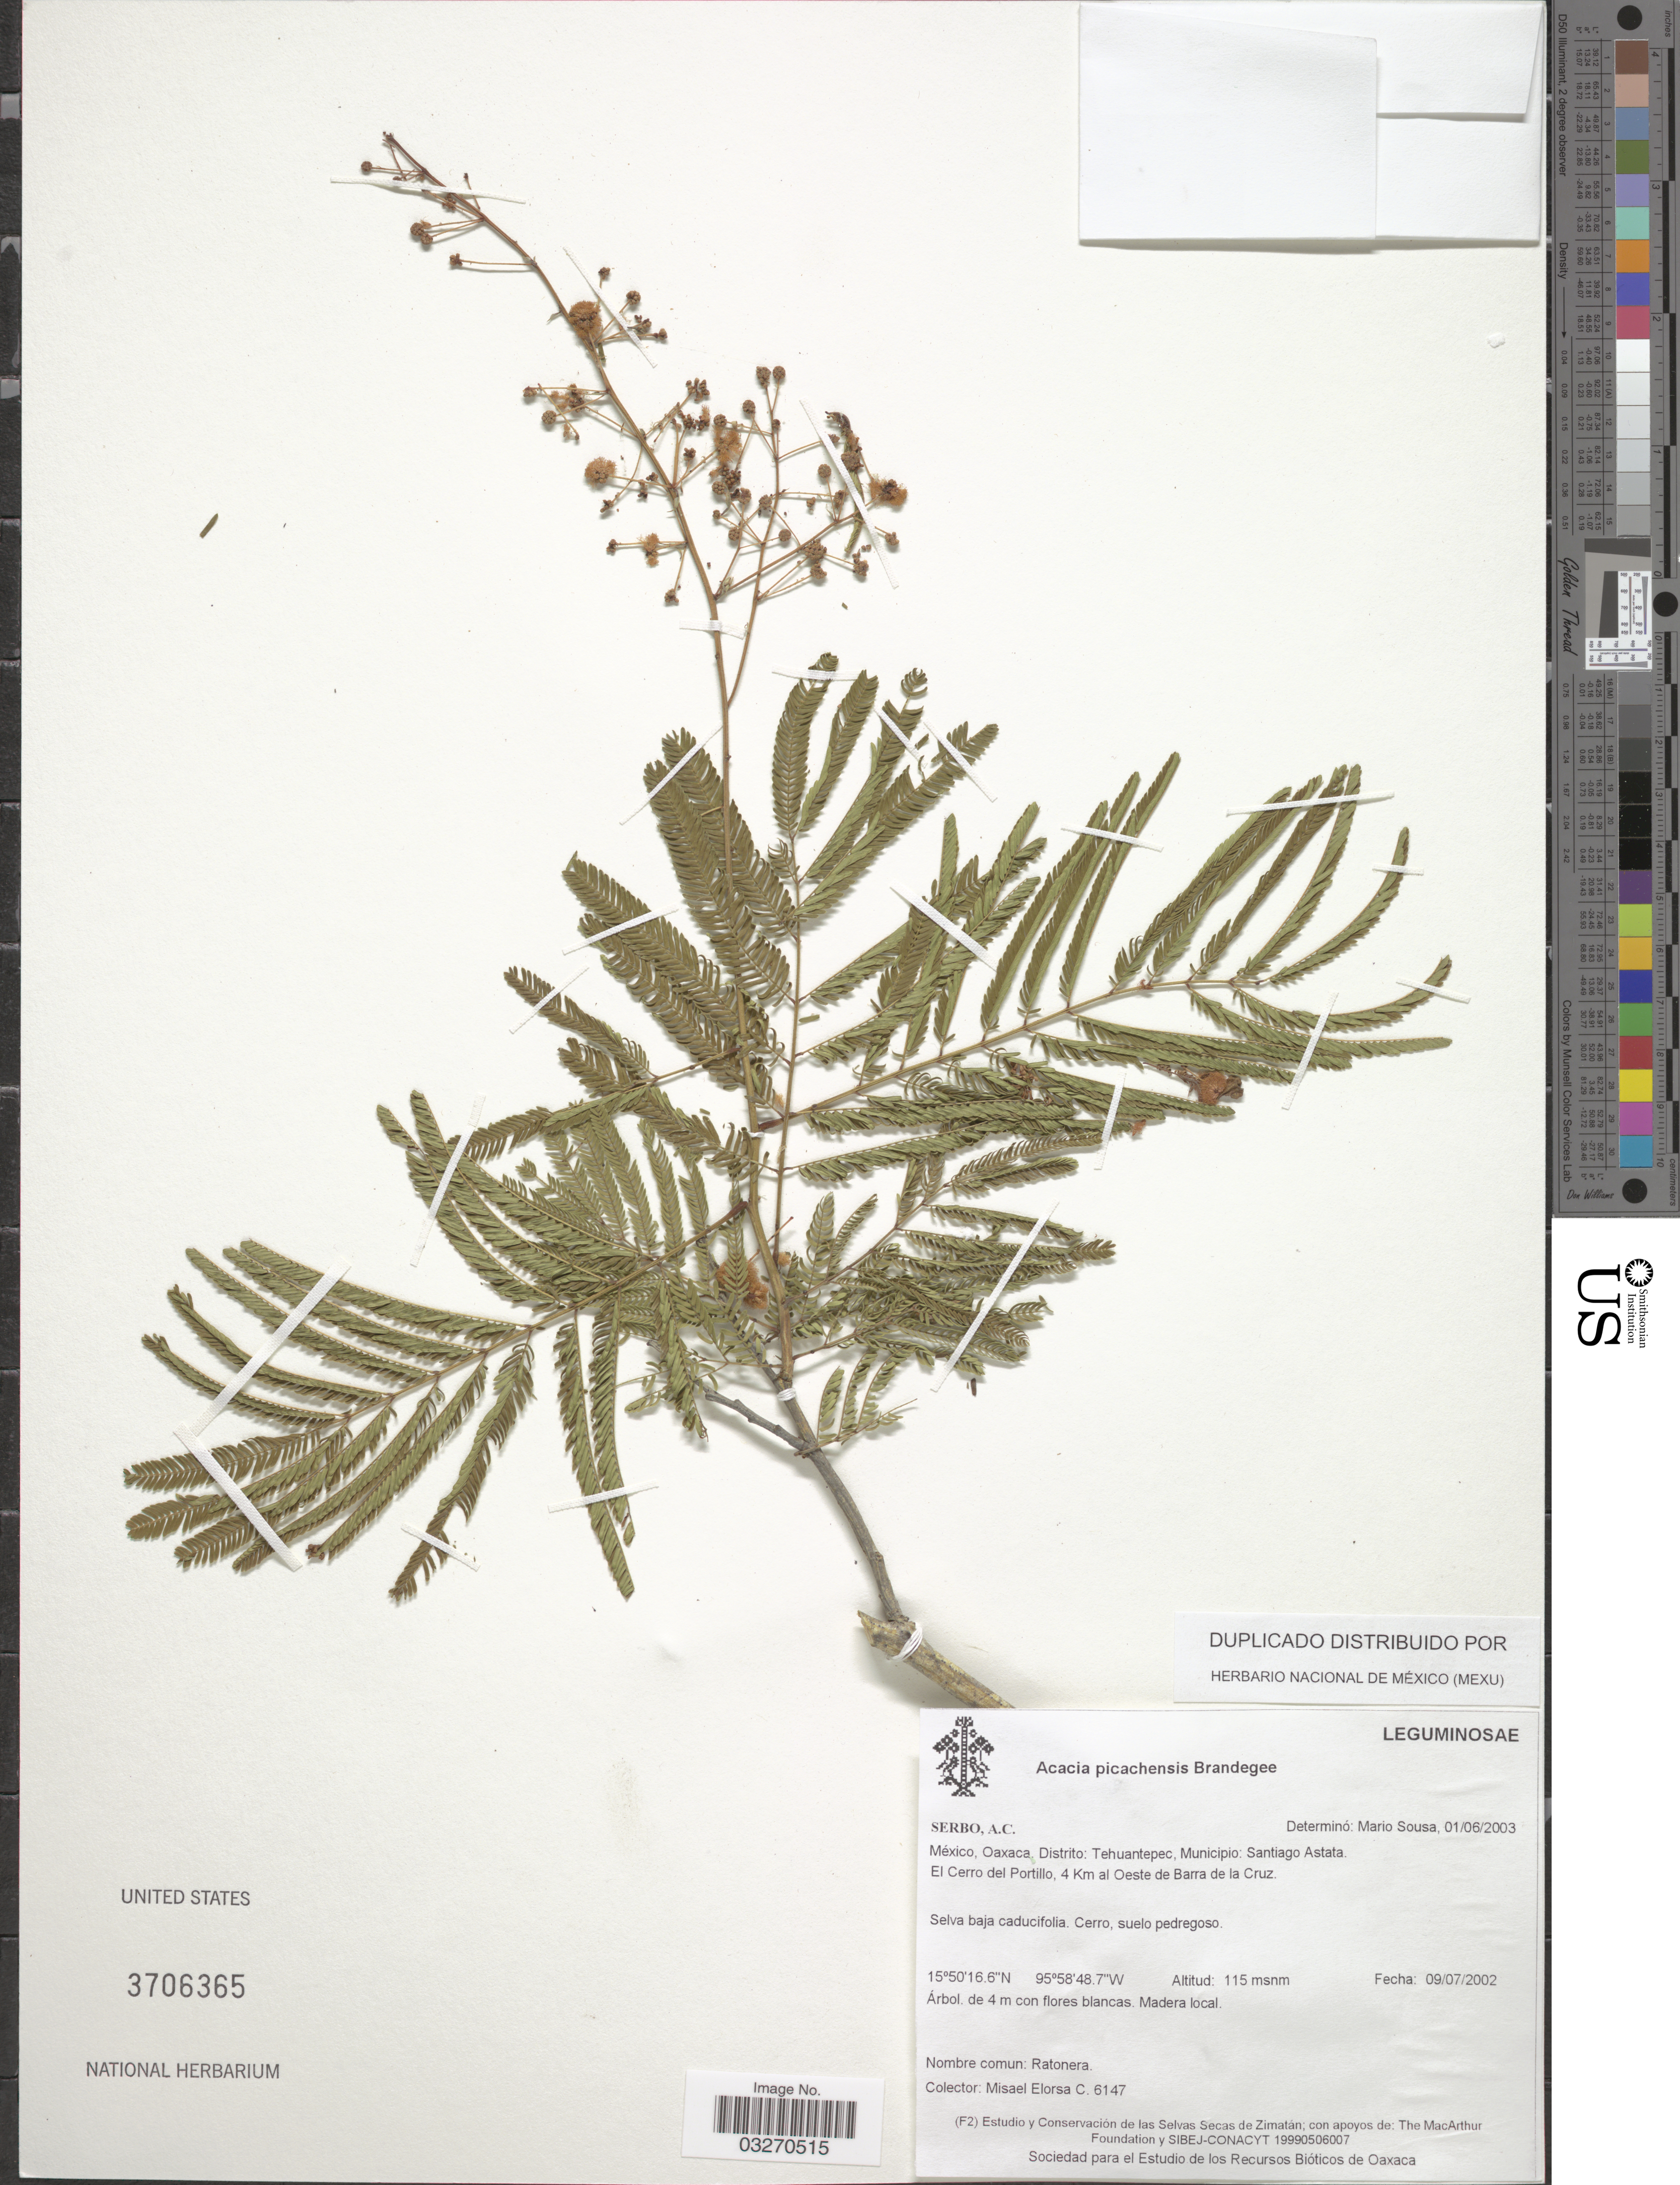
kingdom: Plantae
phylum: Tracheophyta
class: Magnoliopsida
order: Fabales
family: Fabaceae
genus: Acacia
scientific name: Acacia picachensis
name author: Brandegee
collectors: M. Elorsa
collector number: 6147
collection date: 2002-07-09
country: Mexico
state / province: Oaxaca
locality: Distrito: Tehuantepec, Municipio: Santiago Astata. El Cerro del Portillo, 4 Km al Oeste de Barra de la Cruz.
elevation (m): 115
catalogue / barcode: US 3706365